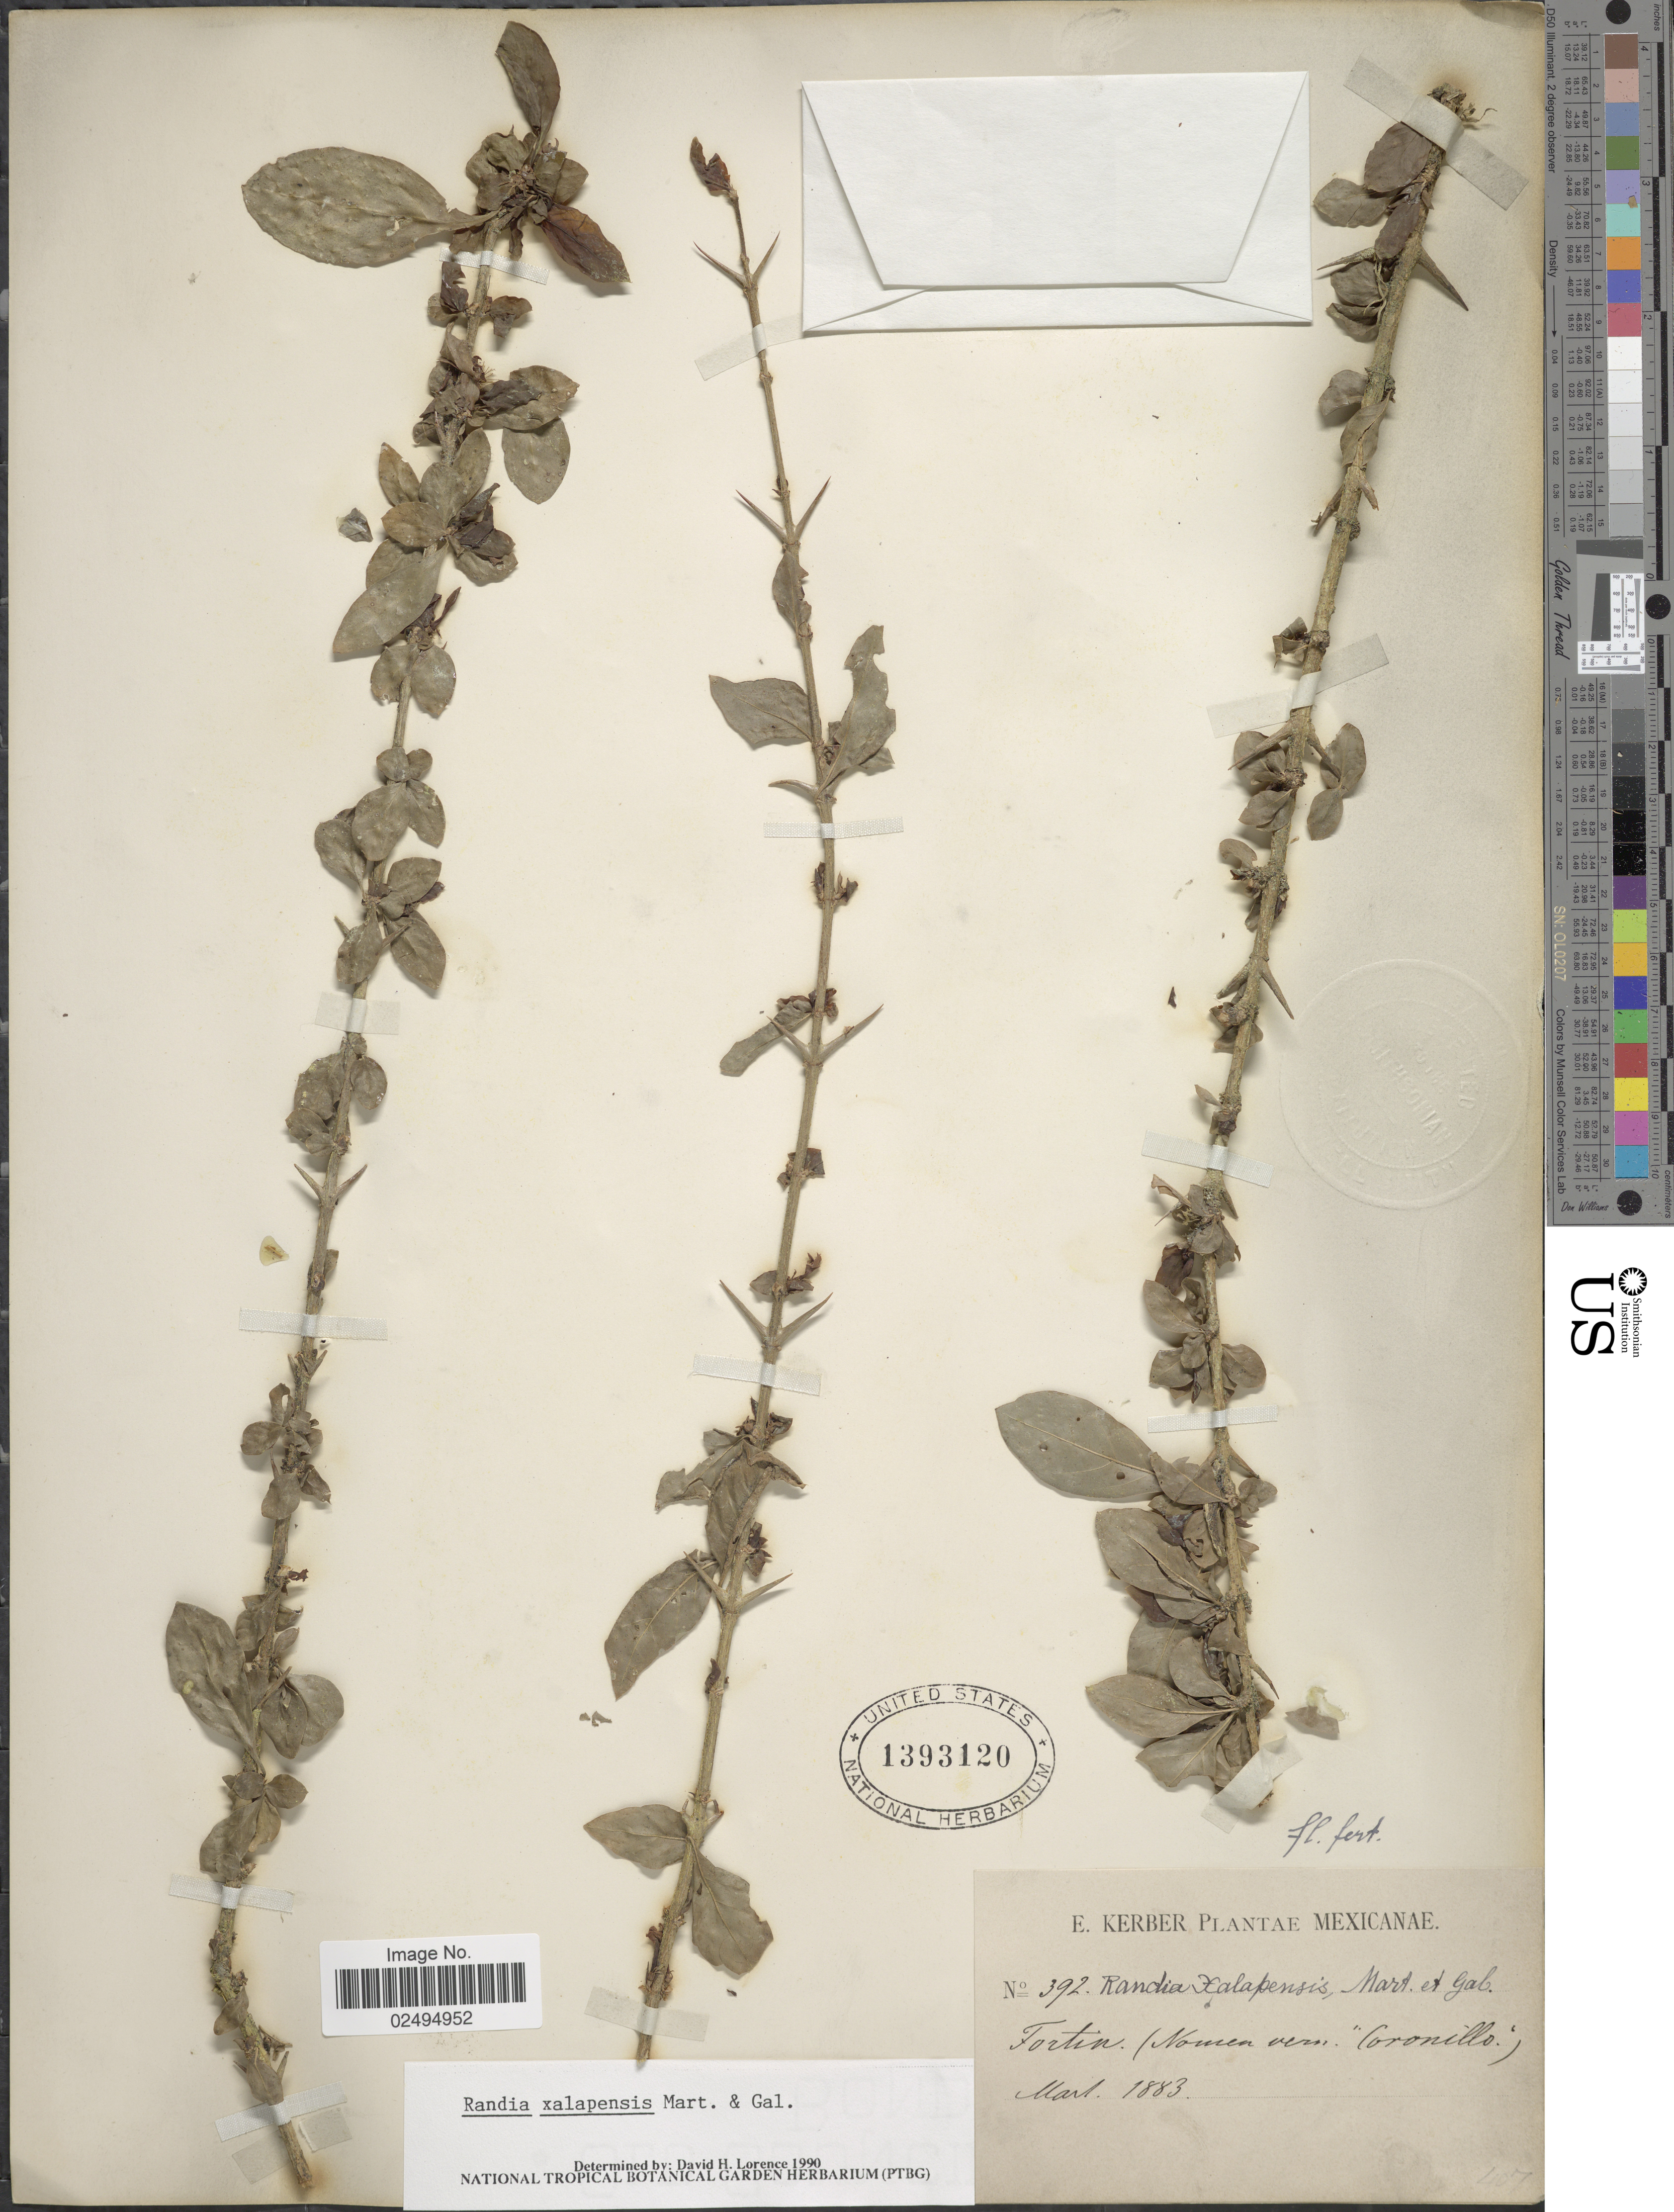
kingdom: Plantae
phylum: Tracheophyta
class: Magnoliopsida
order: Gentianales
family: Rubiaceae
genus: Randia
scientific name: Randia xalapensis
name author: M. Martens & Galeotti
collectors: E. Kerber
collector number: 392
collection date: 1883-03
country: Mexico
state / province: Puebla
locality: Fortin (Nomen verm. "Coronillo")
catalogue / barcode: US 1393120